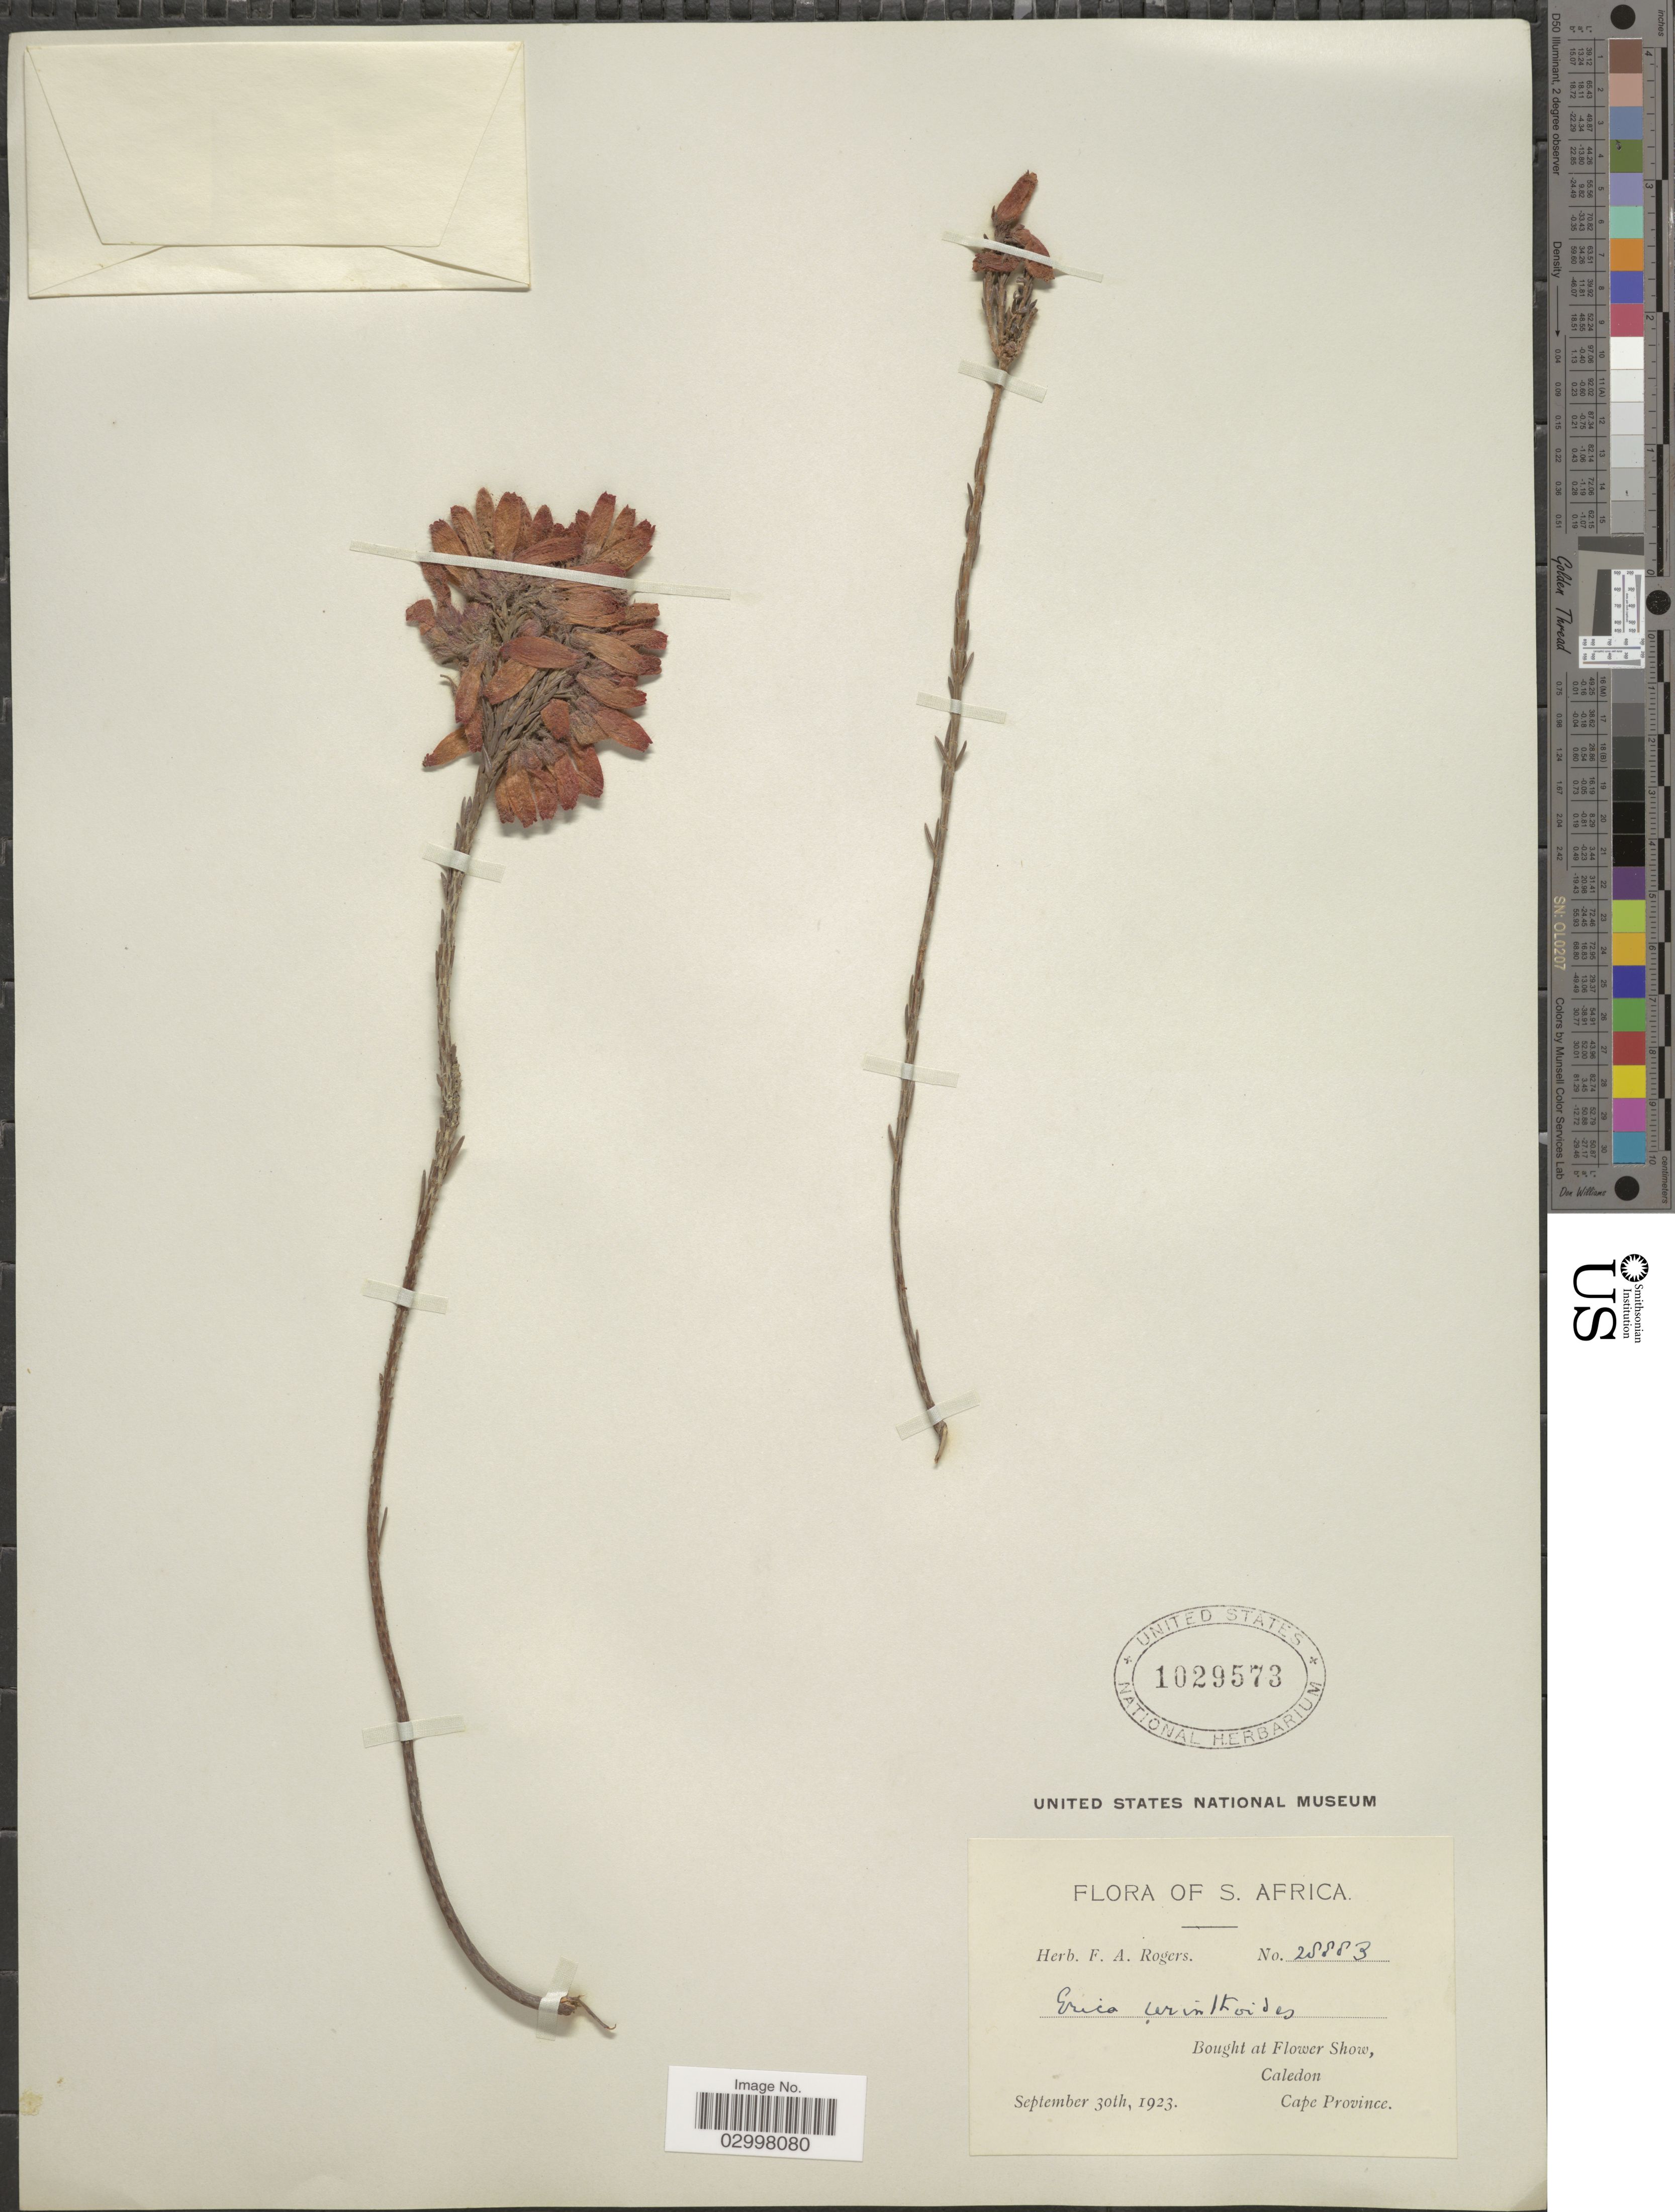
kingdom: Plantae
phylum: Tracheophyta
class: Magnoliopsida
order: Ericales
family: Ericaceae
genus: Erica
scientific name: Erica cerinthoides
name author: L.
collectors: ex herb. F. A. Rogers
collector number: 28883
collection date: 1923-09-30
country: South Africa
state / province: Western Cape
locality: S. Africa. Bought at Flower Show, Caledon.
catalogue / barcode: US 1029573